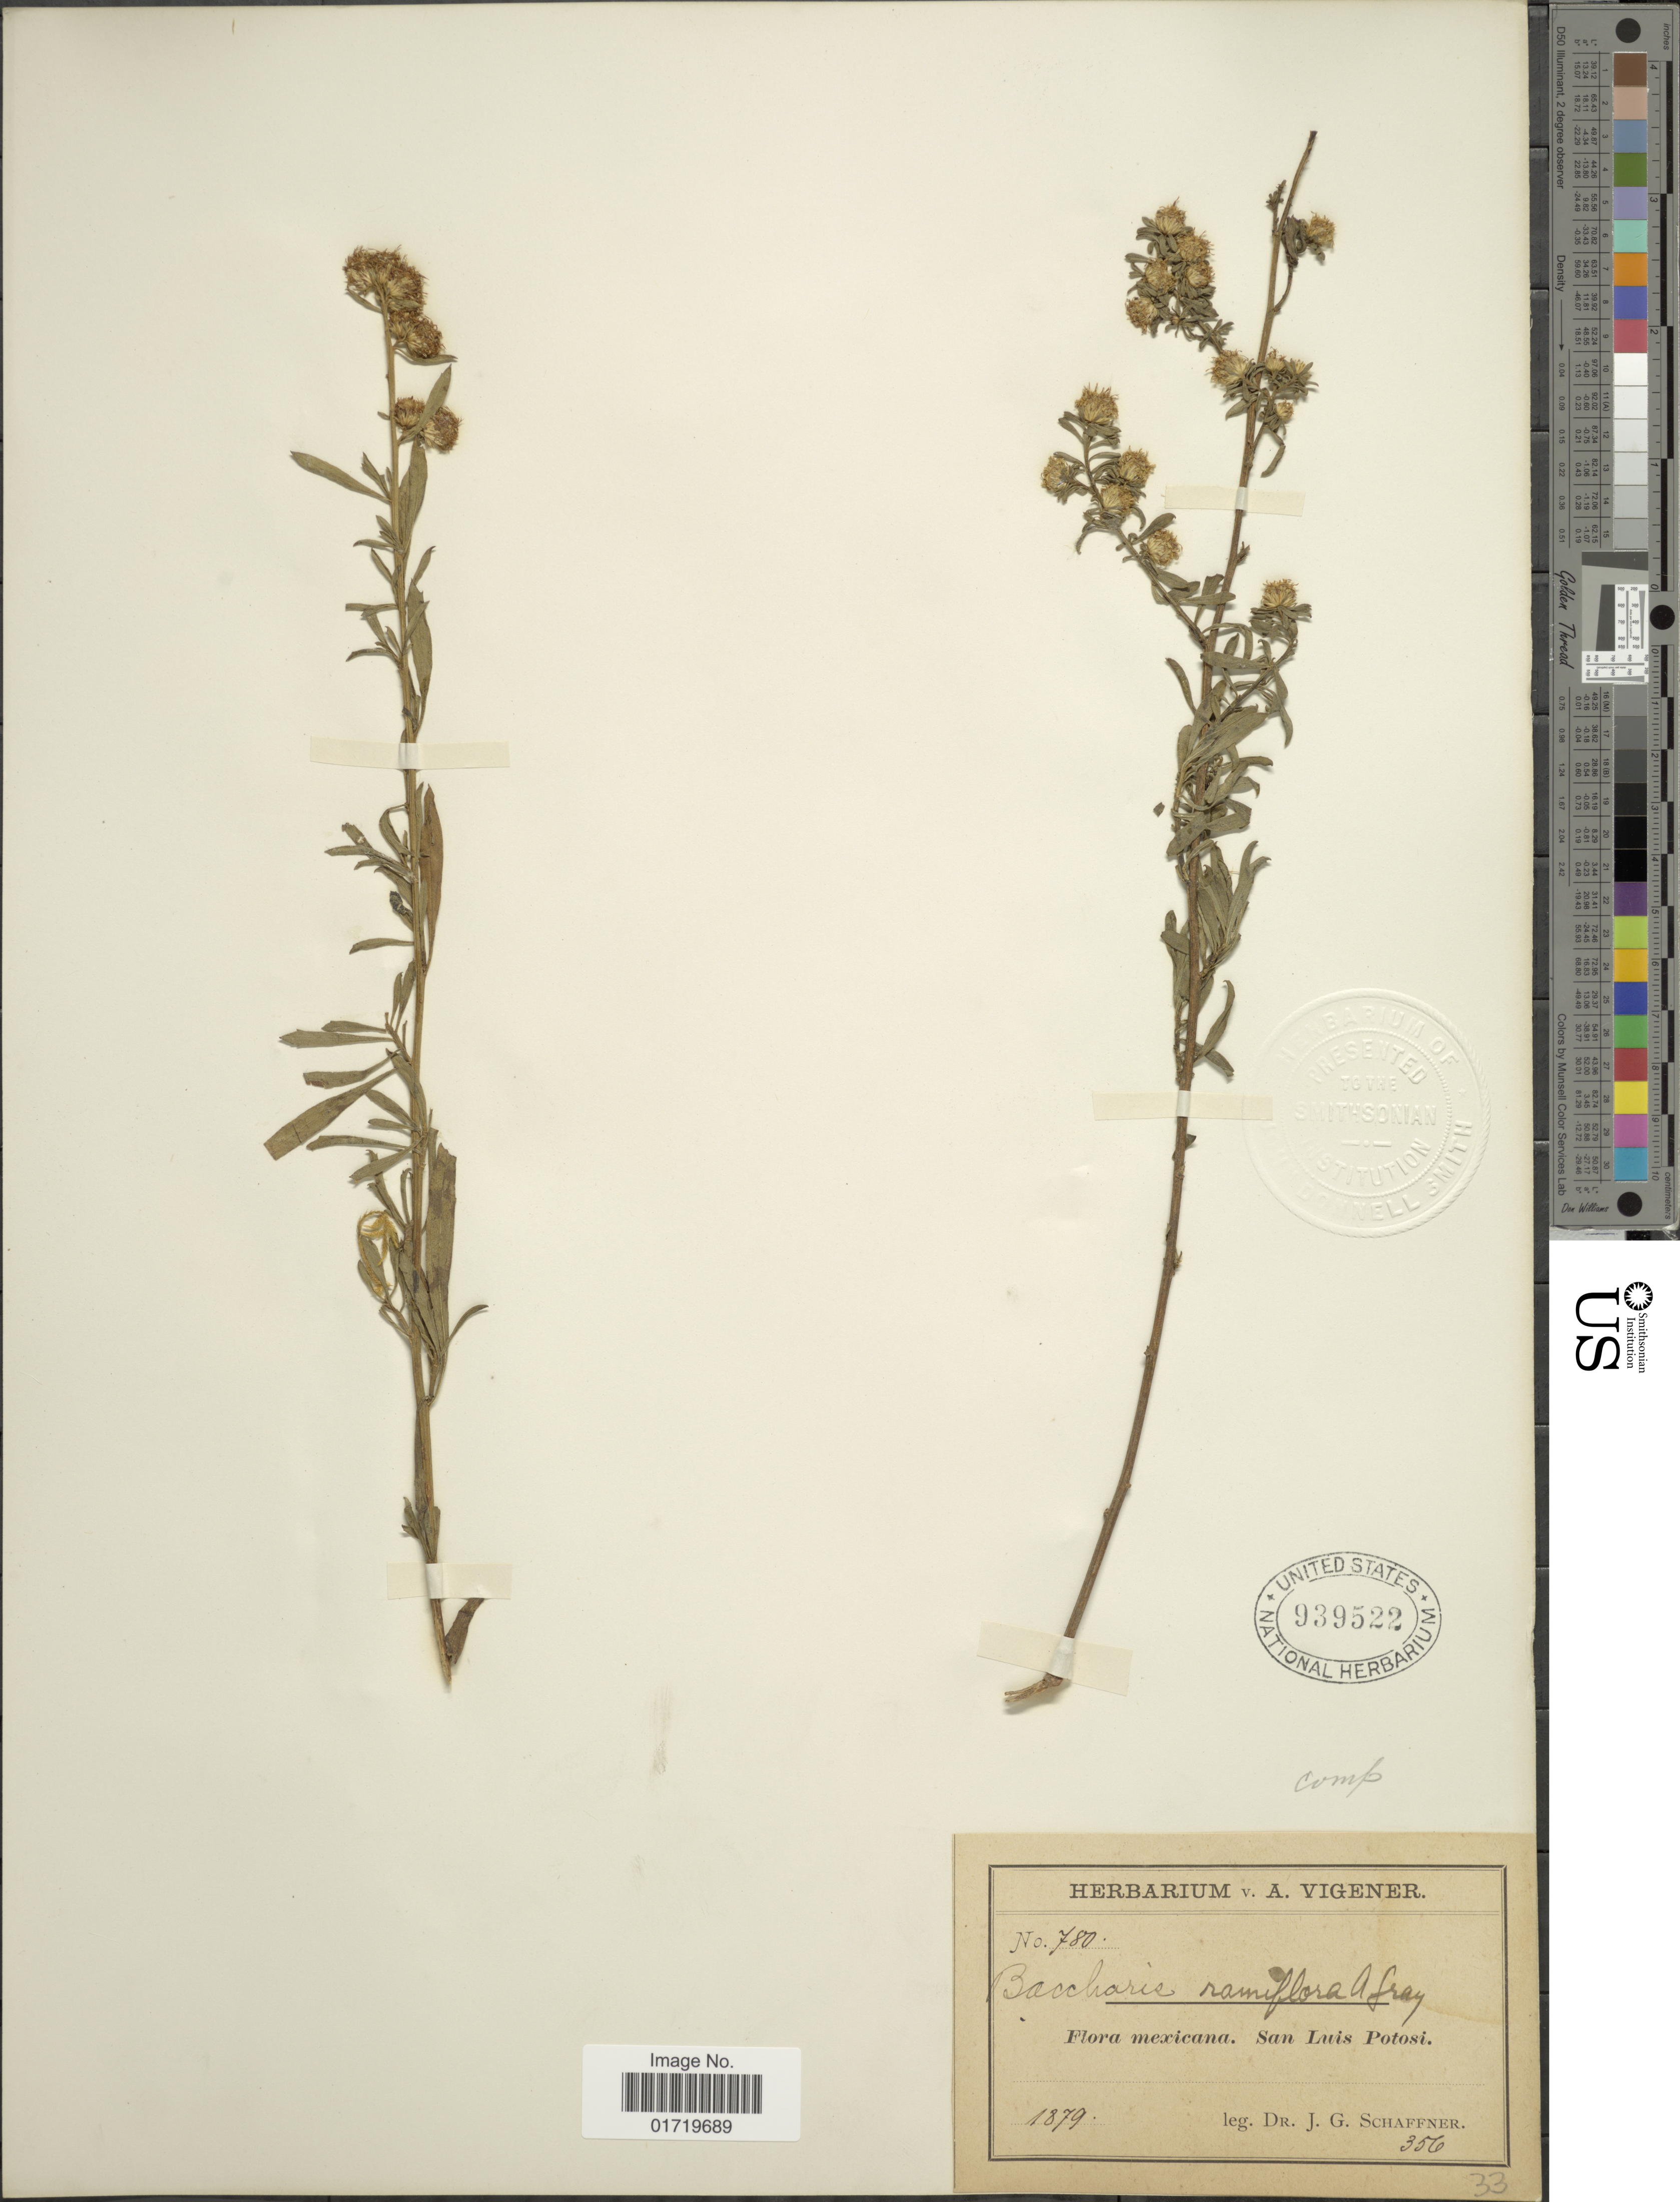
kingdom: Plantae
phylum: Tracheophyta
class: Magnoliopsida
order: Asterales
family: Asteraceae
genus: Baccharis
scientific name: Baccharis ramiflora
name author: A. Gray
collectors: J. G. Schaffner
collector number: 780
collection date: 1879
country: Mexico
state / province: San Luis Potosí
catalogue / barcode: US 939522